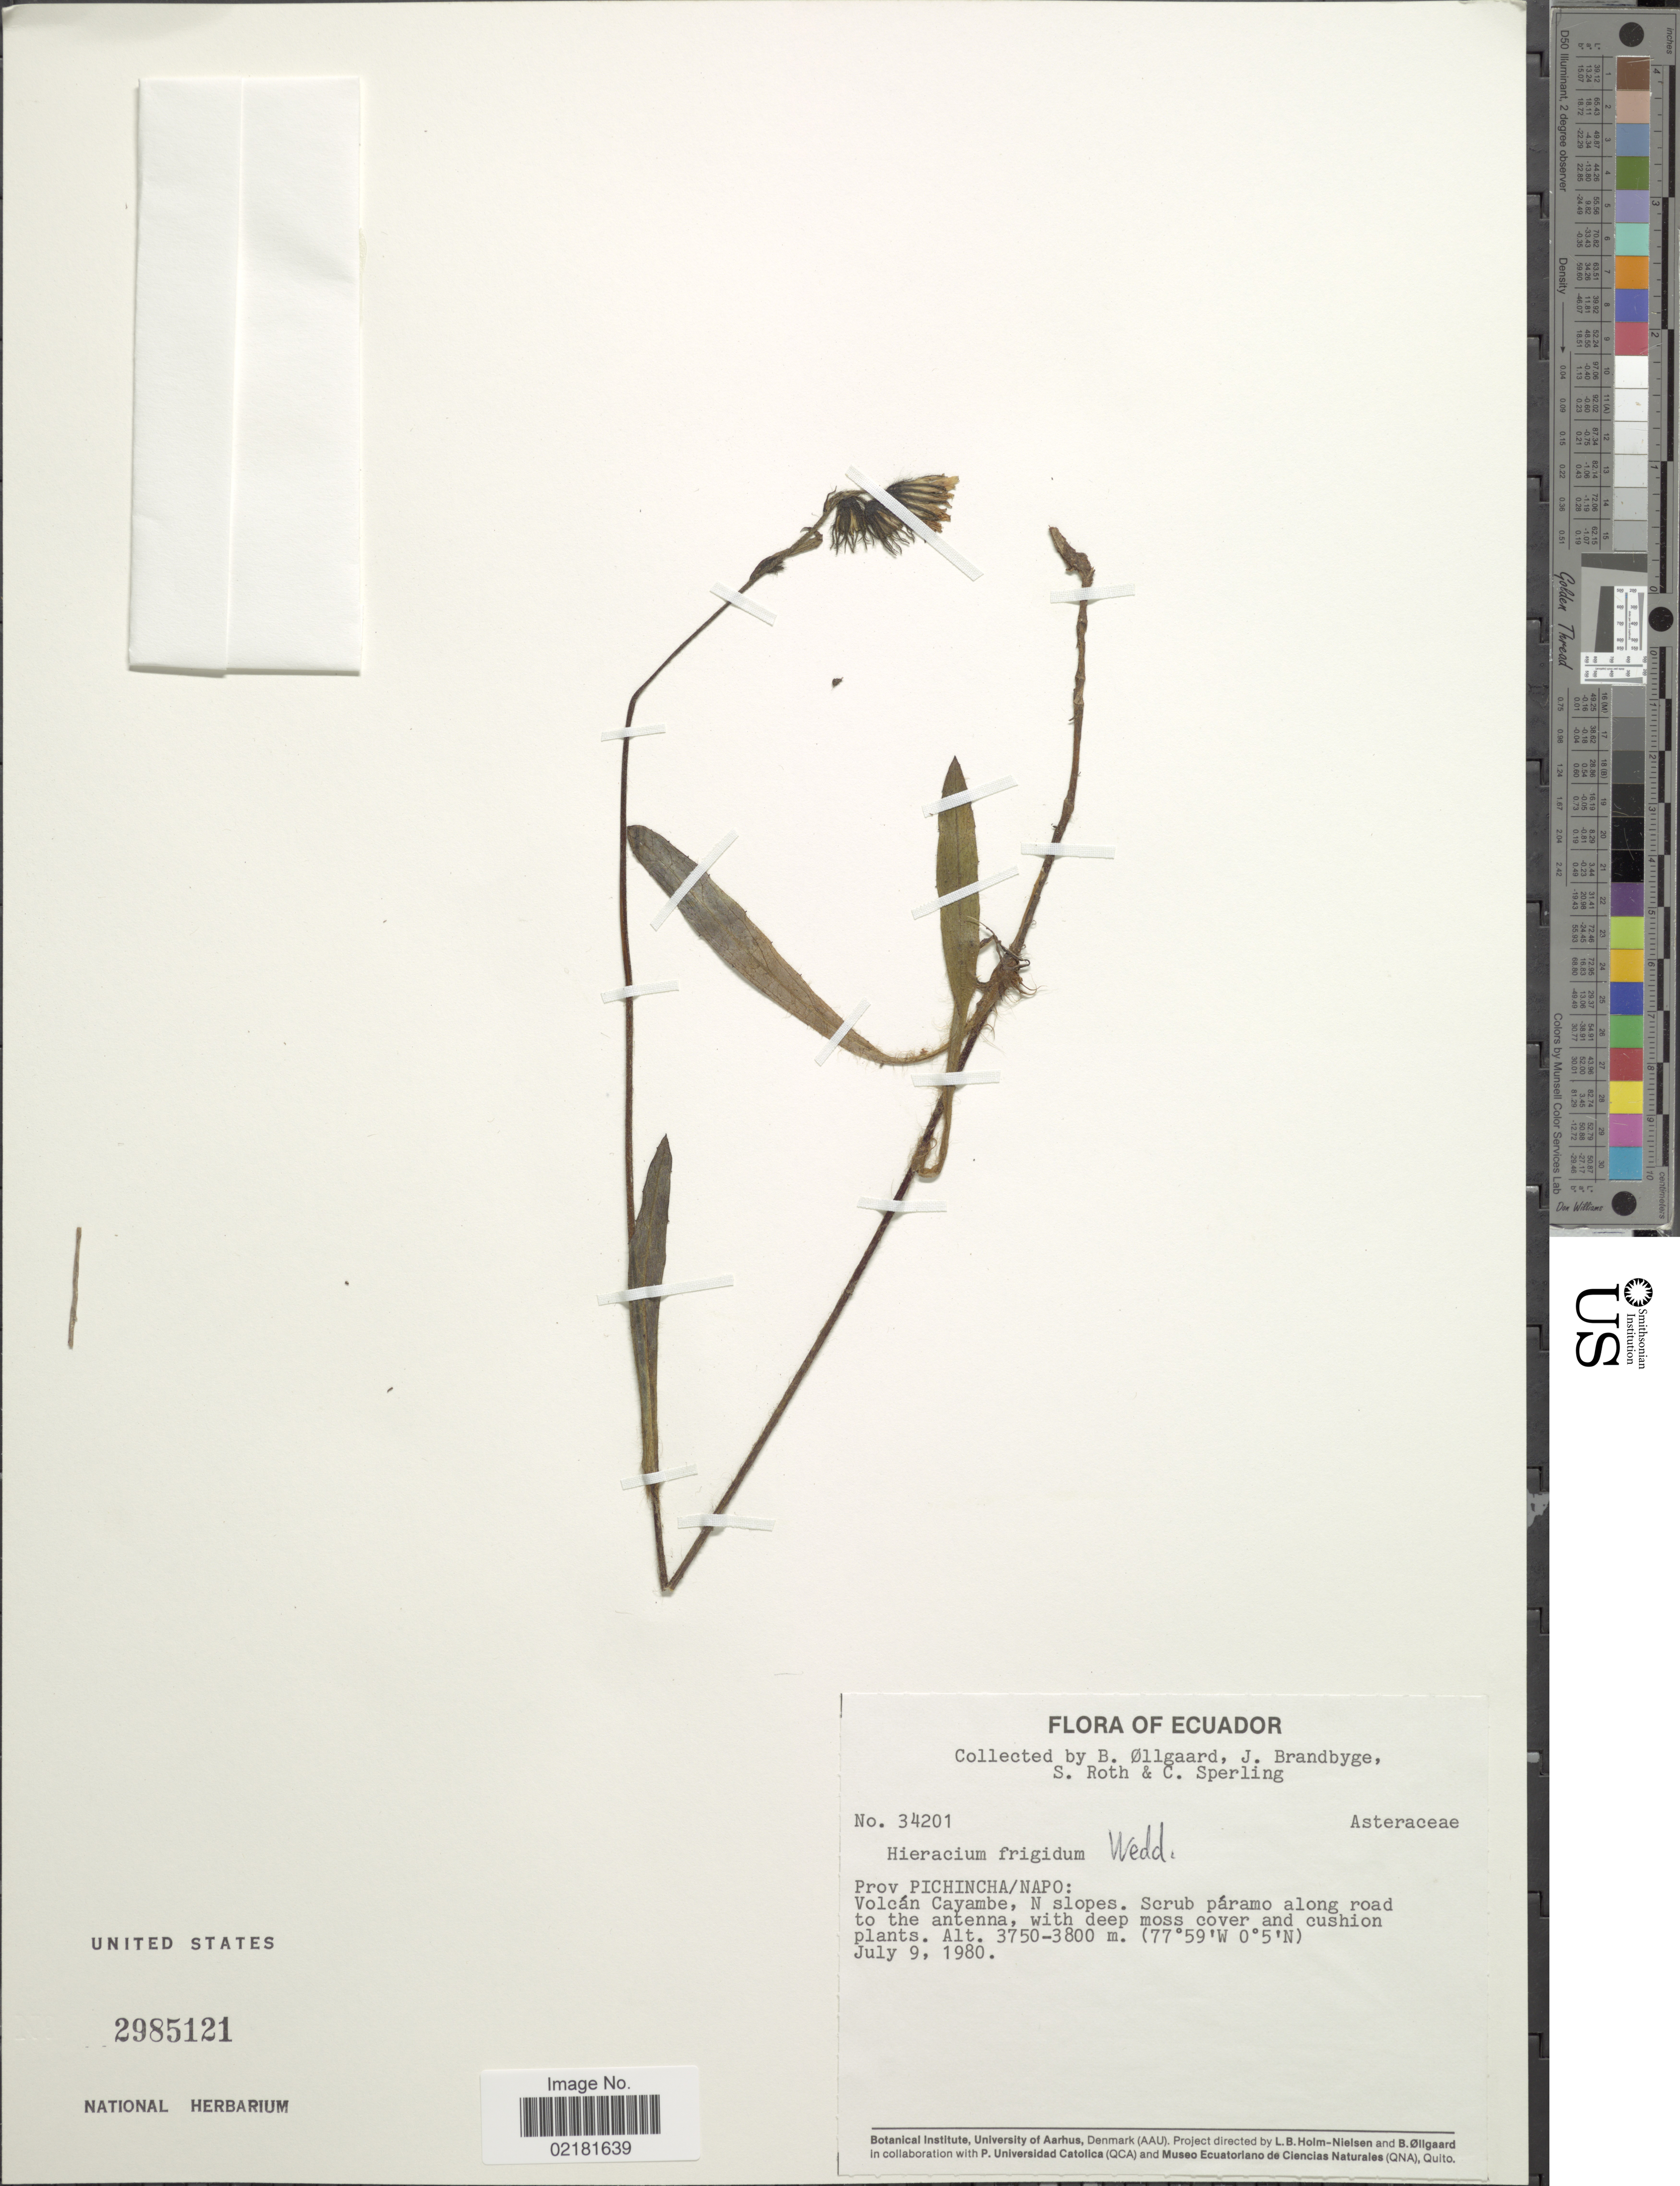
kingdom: Plantae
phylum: Tracheophyta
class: Magnoliopsida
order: Asterales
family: Asteraceae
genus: Hieracium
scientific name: Hieracium jubatum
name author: Fr.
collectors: B. Øllgaard, J. Brandbyge, S. Roth & C. Sperling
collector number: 34201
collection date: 1980-07-09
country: Ecuador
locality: Prov Pichincha/Napo: Volcan Cayambe, N slopes, scrub paramo along road to the antenna.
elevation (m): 3750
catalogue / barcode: US 2985121